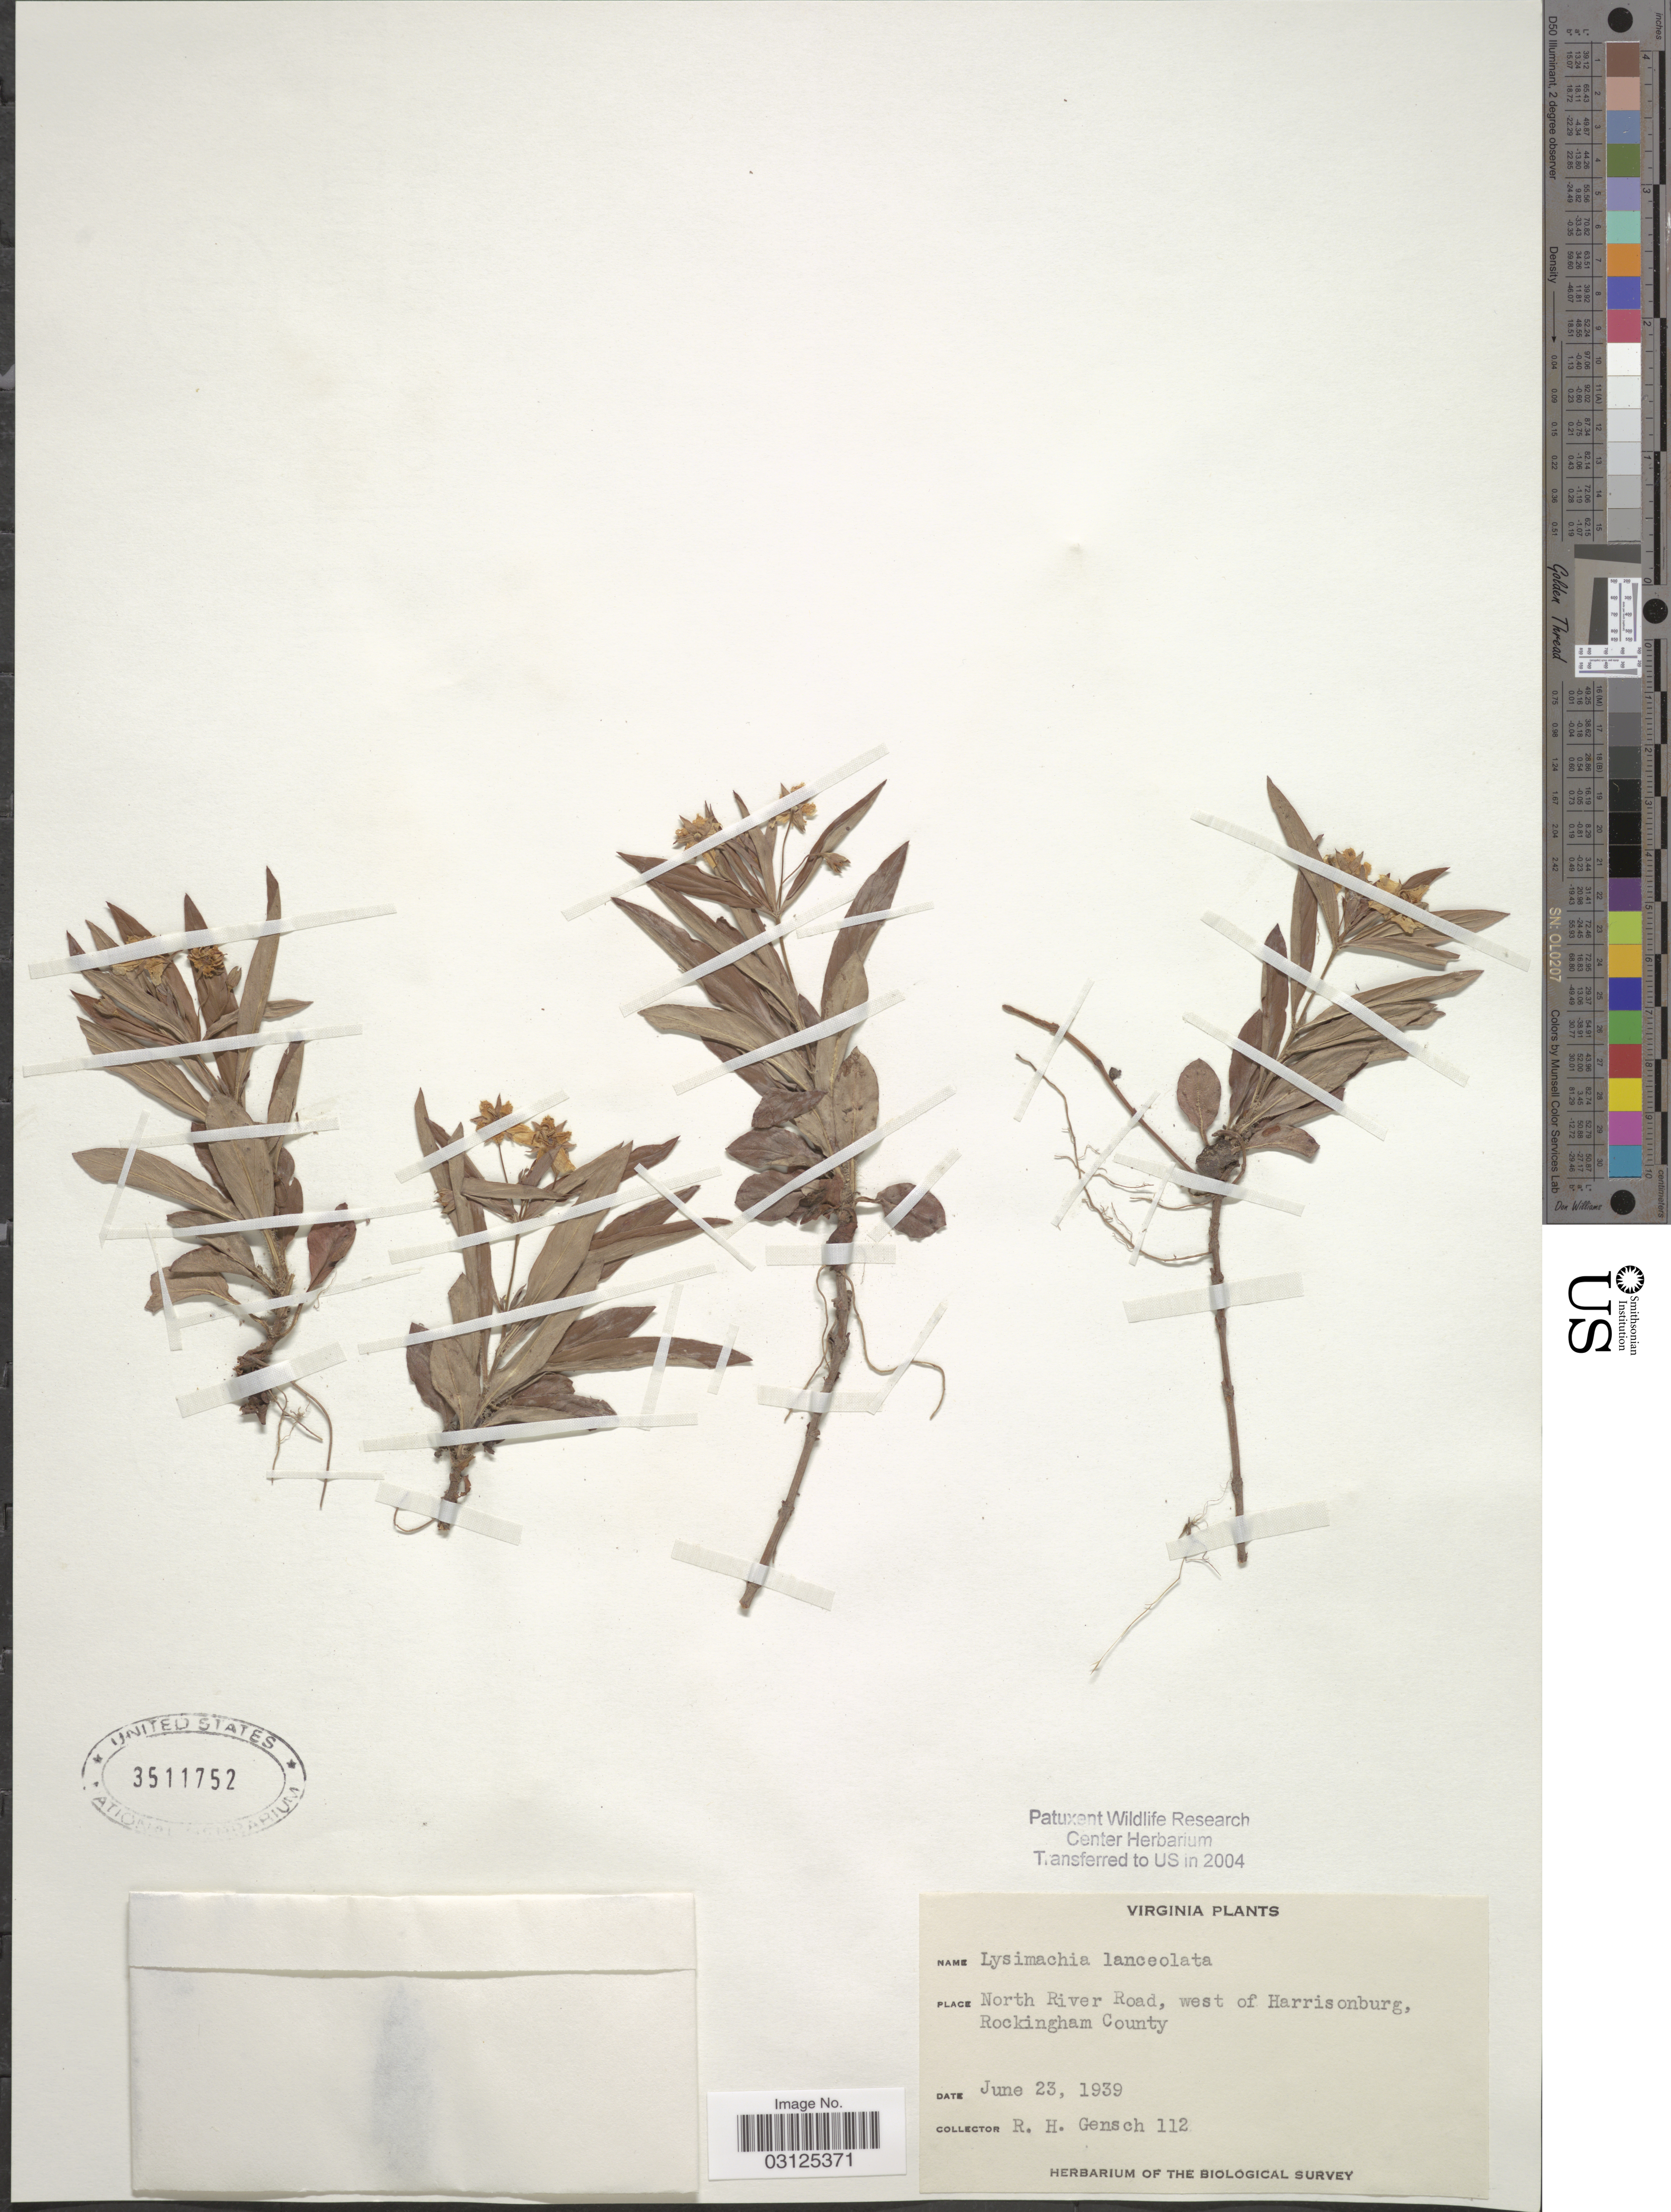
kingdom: Plantae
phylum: Tracheophyta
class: Magnoliopsida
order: Ericales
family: Primulaceae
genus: Lysimachia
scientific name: Lysimachia lanceolata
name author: Walter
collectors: R. Gensch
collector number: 112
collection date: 1939-06-23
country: United States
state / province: Virginia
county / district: Rockingham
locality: North River Road, west Harrisonburg, Rockingham County.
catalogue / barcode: US 3511752